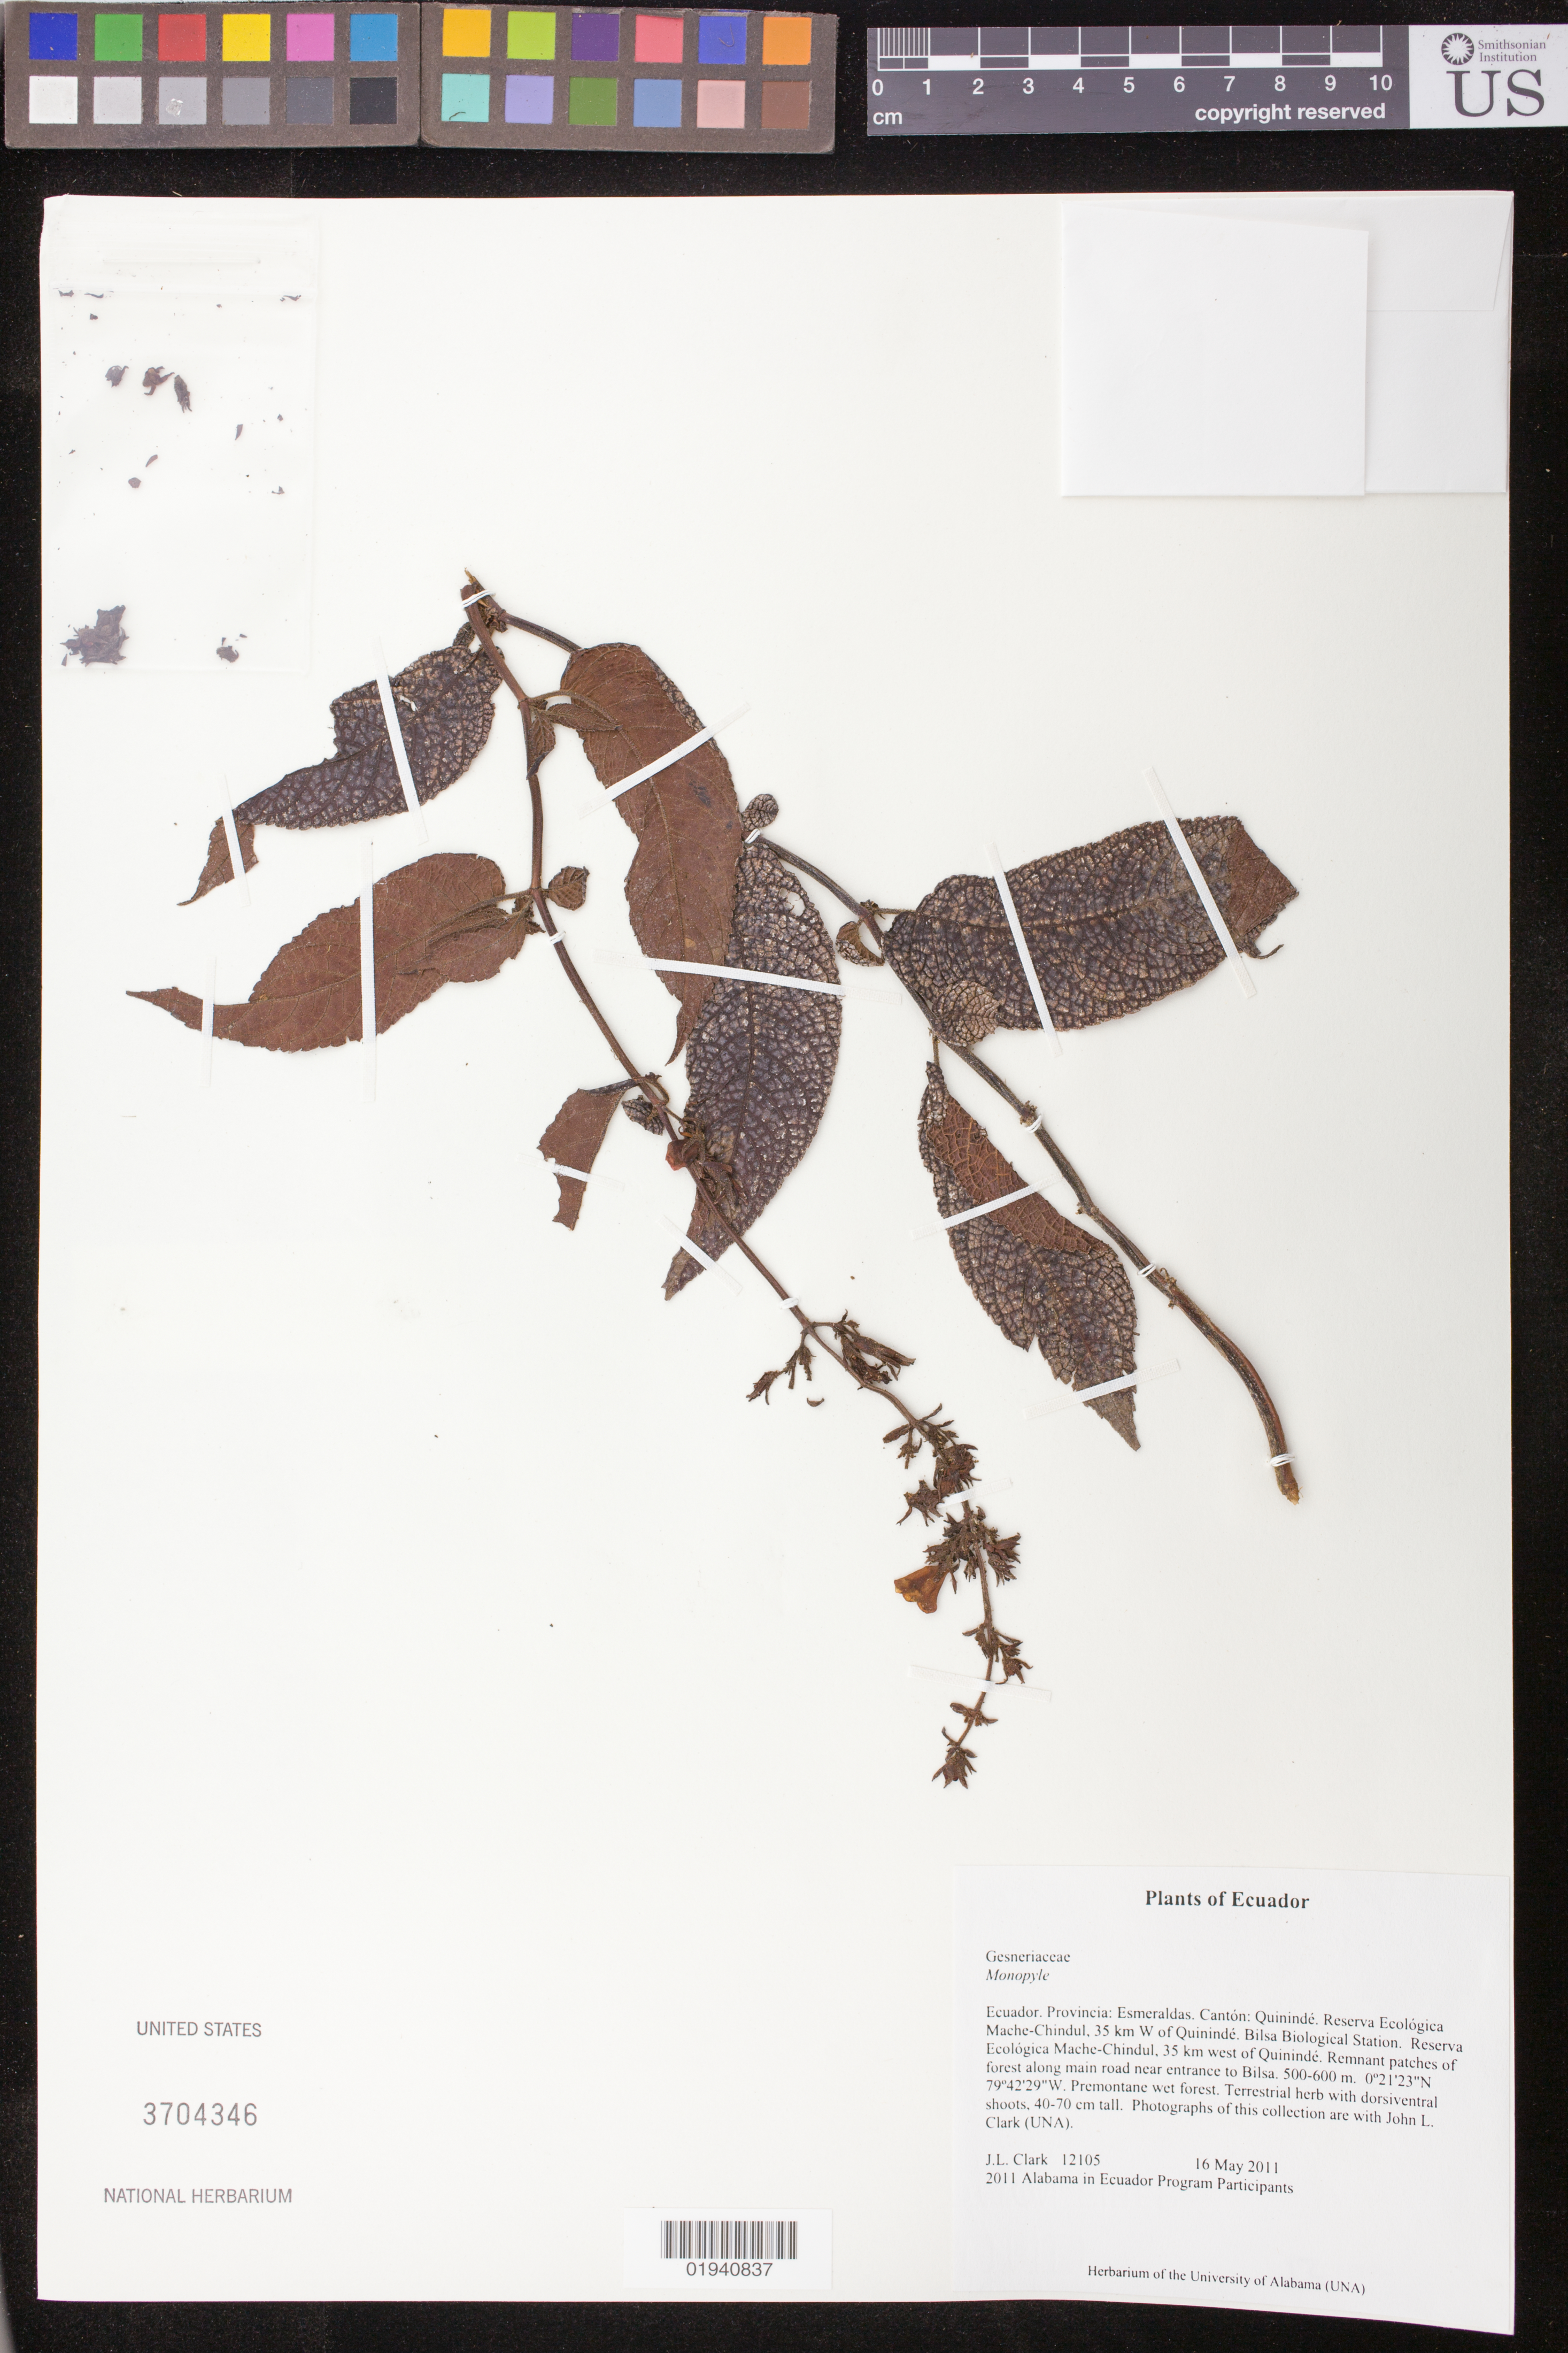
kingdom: Plantae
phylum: Tracheophyta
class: Magnoliopsida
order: Lamiales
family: Gesneriaceae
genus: Monopyle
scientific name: Monopyle sp.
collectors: J. L. Clark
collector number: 12105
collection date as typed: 16 May 2011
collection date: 2011-05-16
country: Ecuador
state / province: Esmeraldas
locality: Canton: Quininde, Reserva Ecologica Mache-Chindul, 35 km W of Quininde. Bilsa Biological Station. Remnant patches of forest along main road near entrance to Bilsa.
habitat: Premontane wet forest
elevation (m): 500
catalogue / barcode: US 3704346